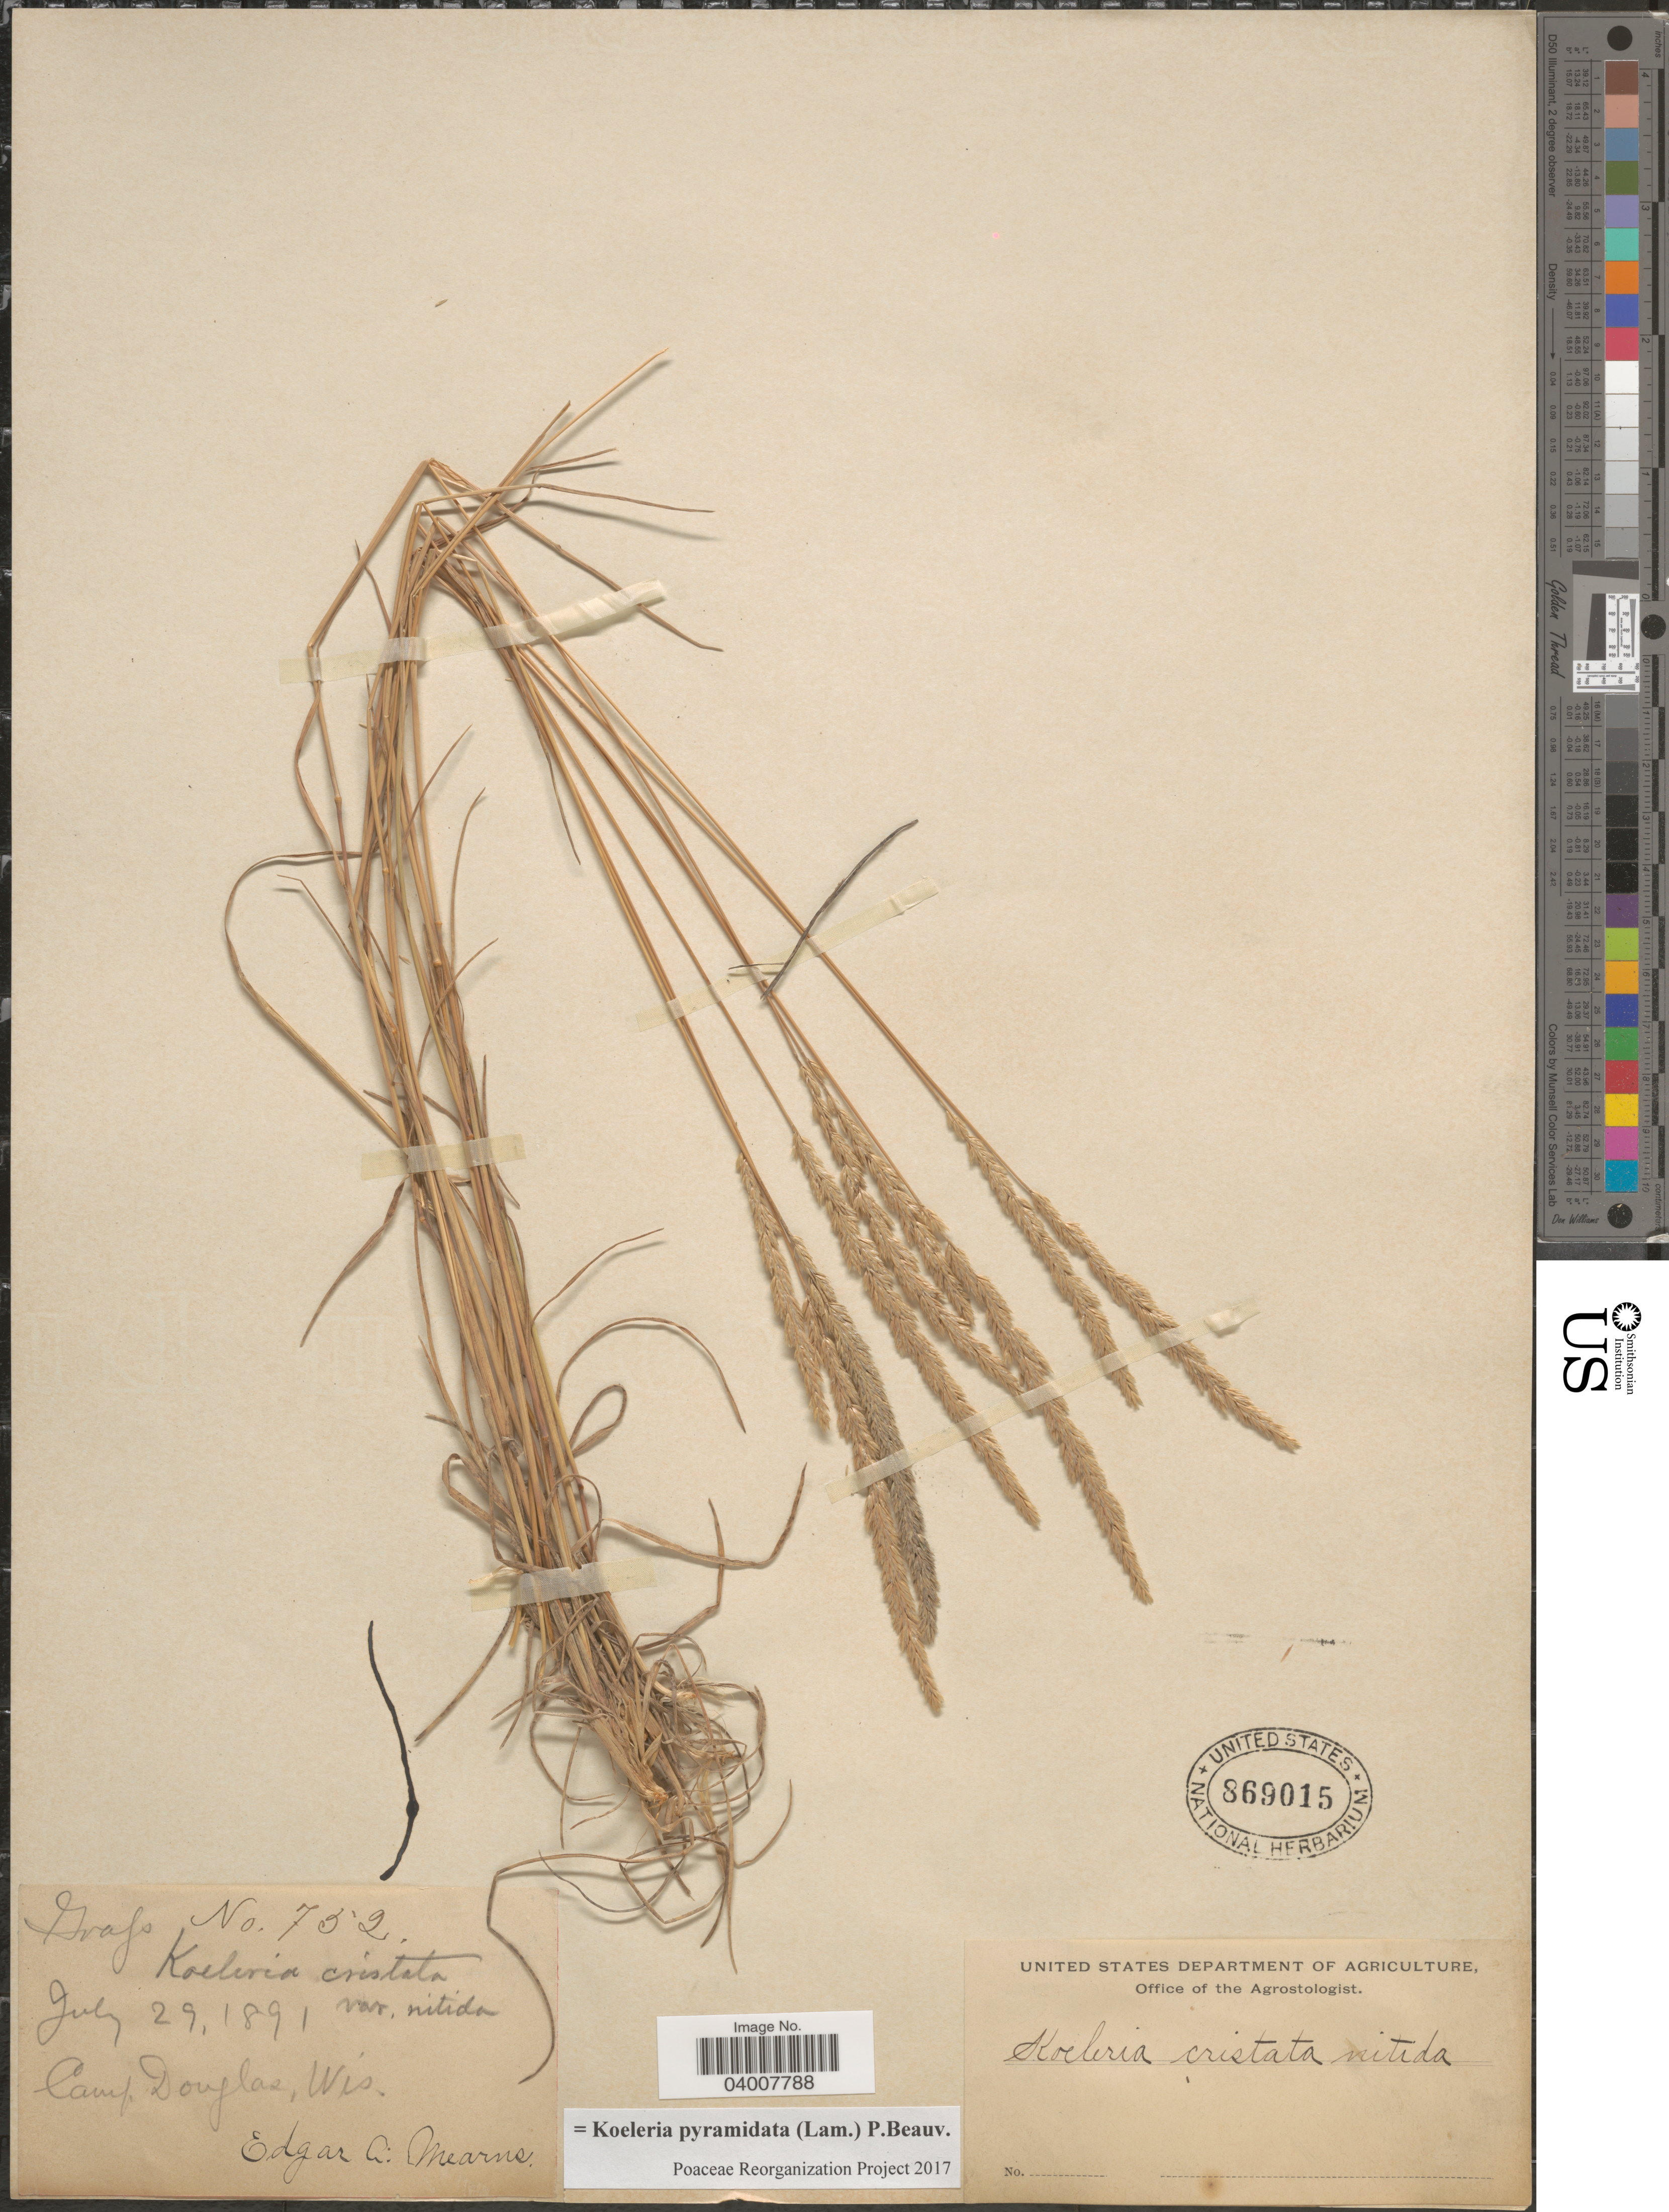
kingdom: Plantae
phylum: Tracheophyta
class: Liliopsida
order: Poales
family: Poaceae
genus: Koeleria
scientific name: Koeleria pyramidata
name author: (Lam.) P. Beauv.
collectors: E. A. Mearns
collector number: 752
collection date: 1891-07-29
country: United States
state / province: Wisconsin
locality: Camp Douglas.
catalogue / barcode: US 869015